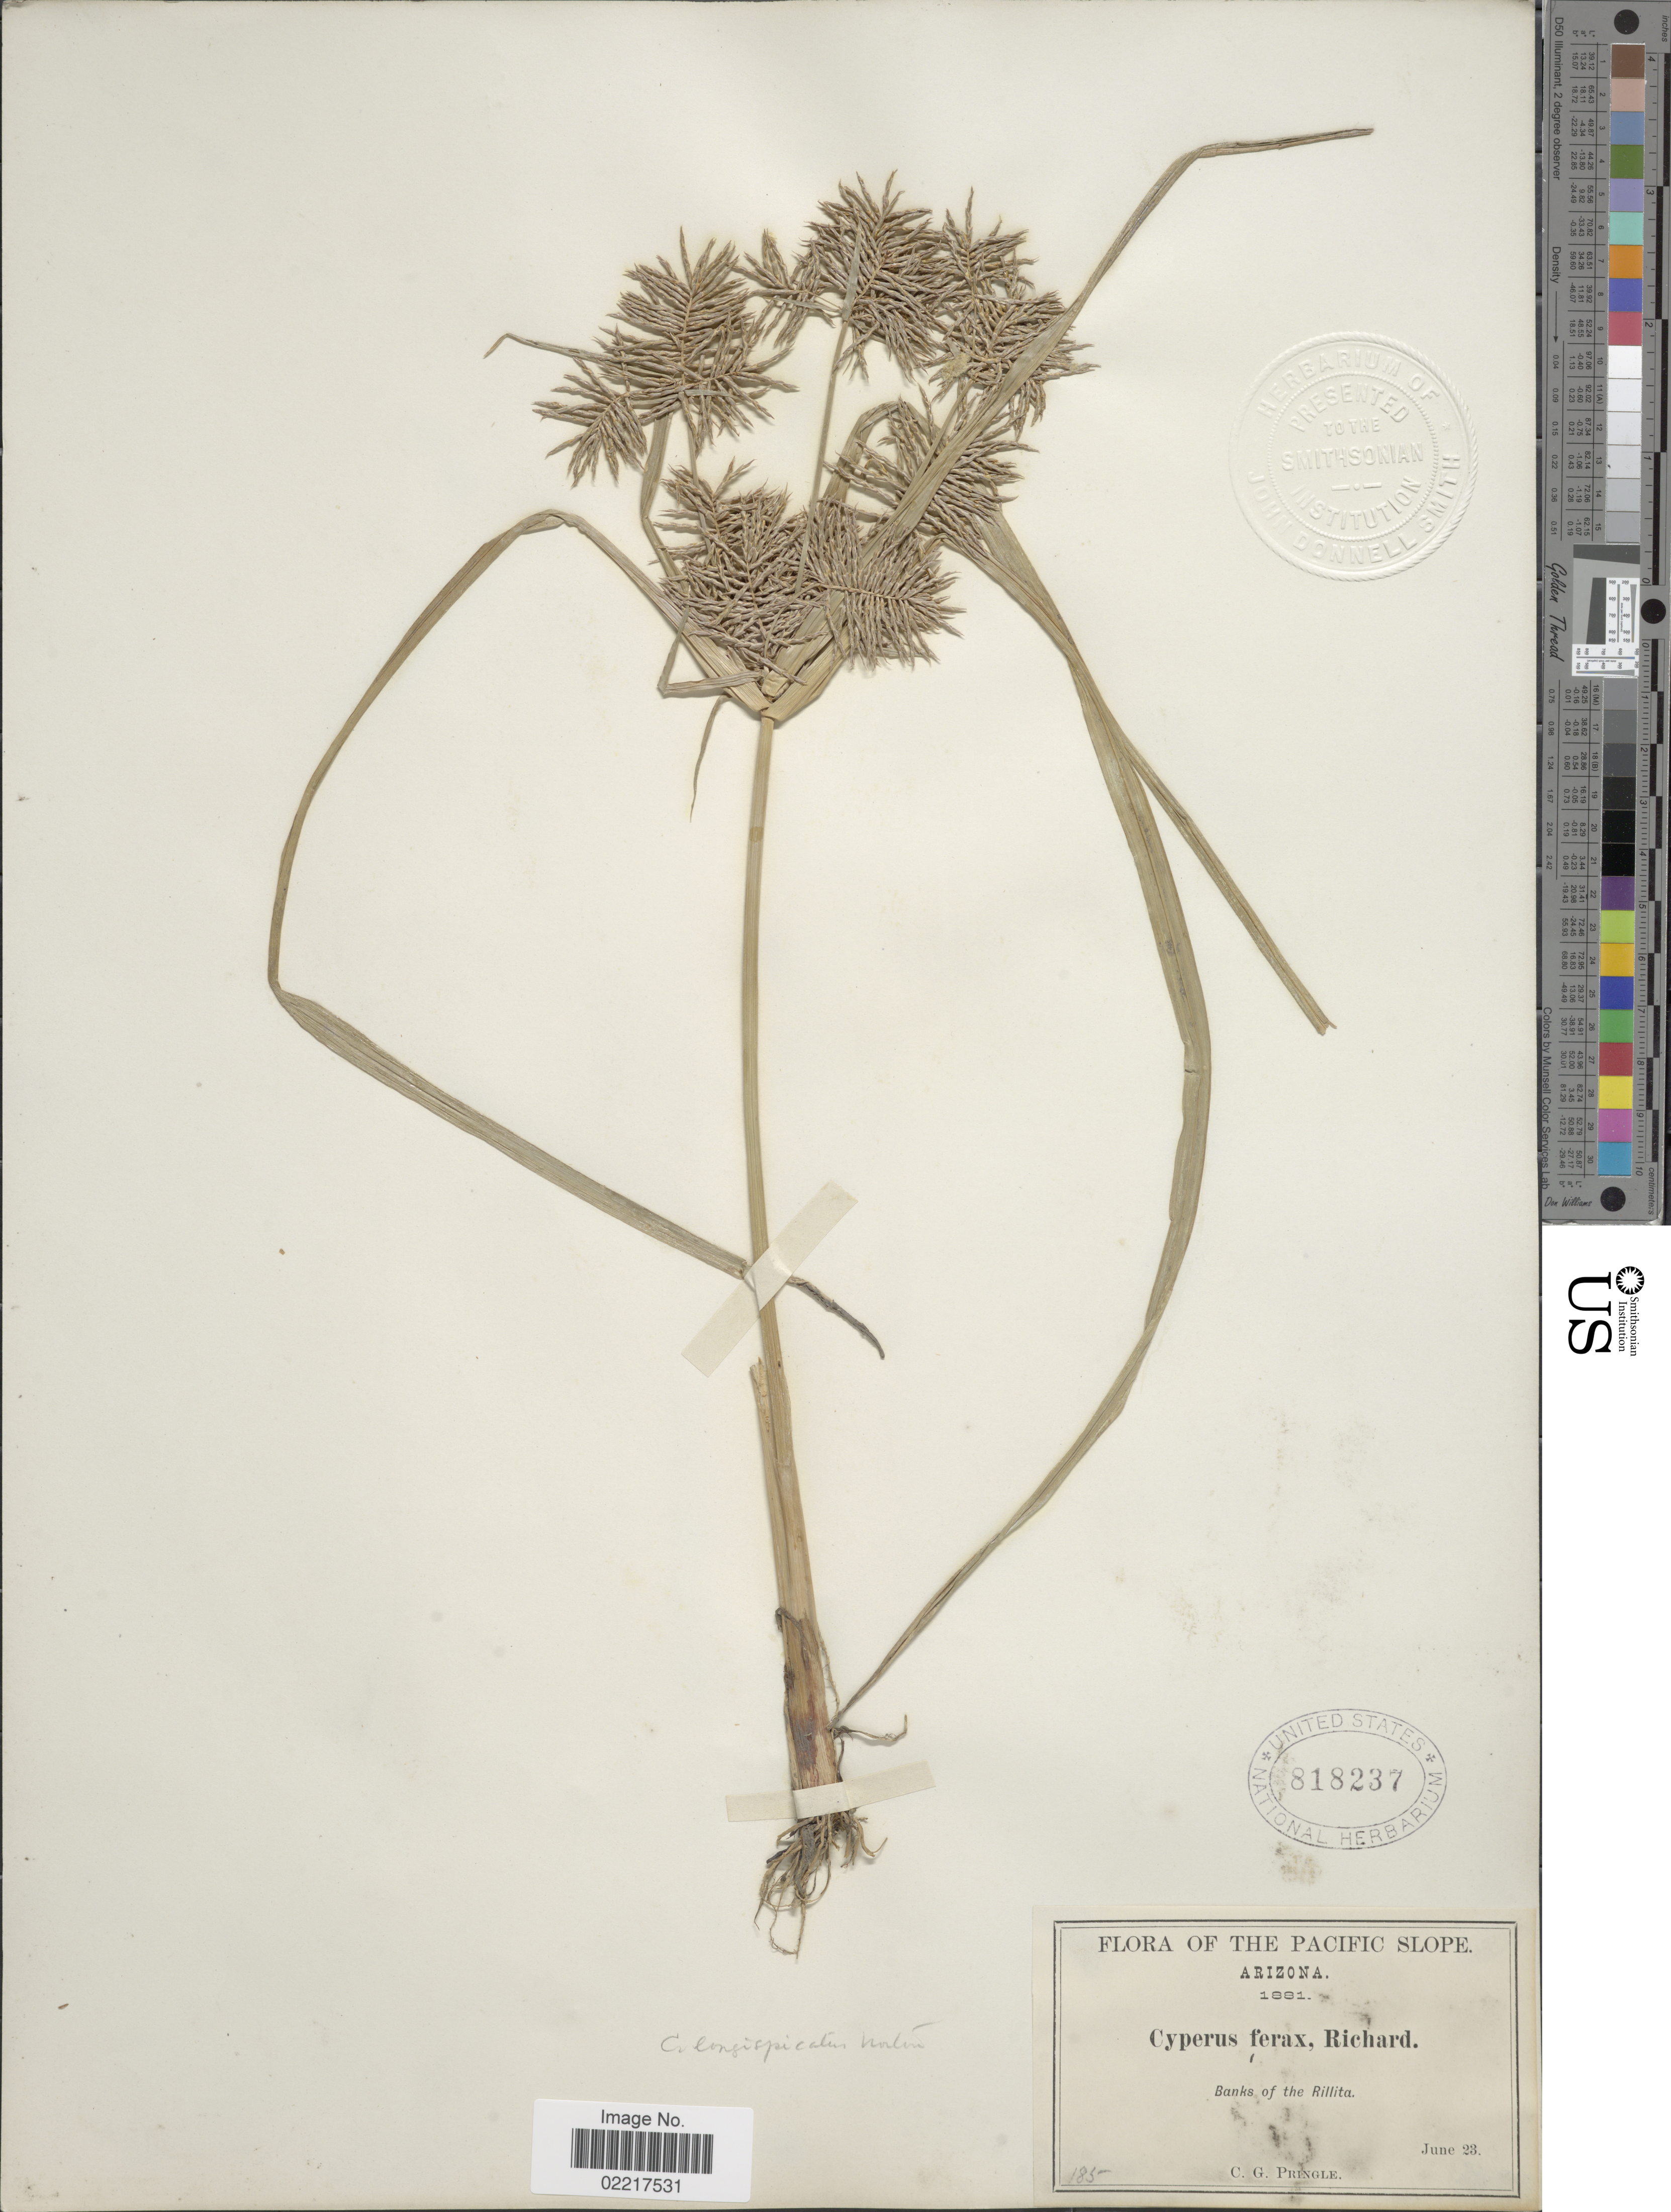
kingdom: Plantae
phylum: Tracheophyta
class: Liliopsida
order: Poales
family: Cyperaceae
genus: Cyperus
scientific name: Cyperus odoratus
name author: L.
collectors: C. G. Pringle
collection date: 1881-06-23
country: United States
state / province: Arizona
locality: The Pacific Slope, Banks of the Rillita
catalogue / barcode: US 818237